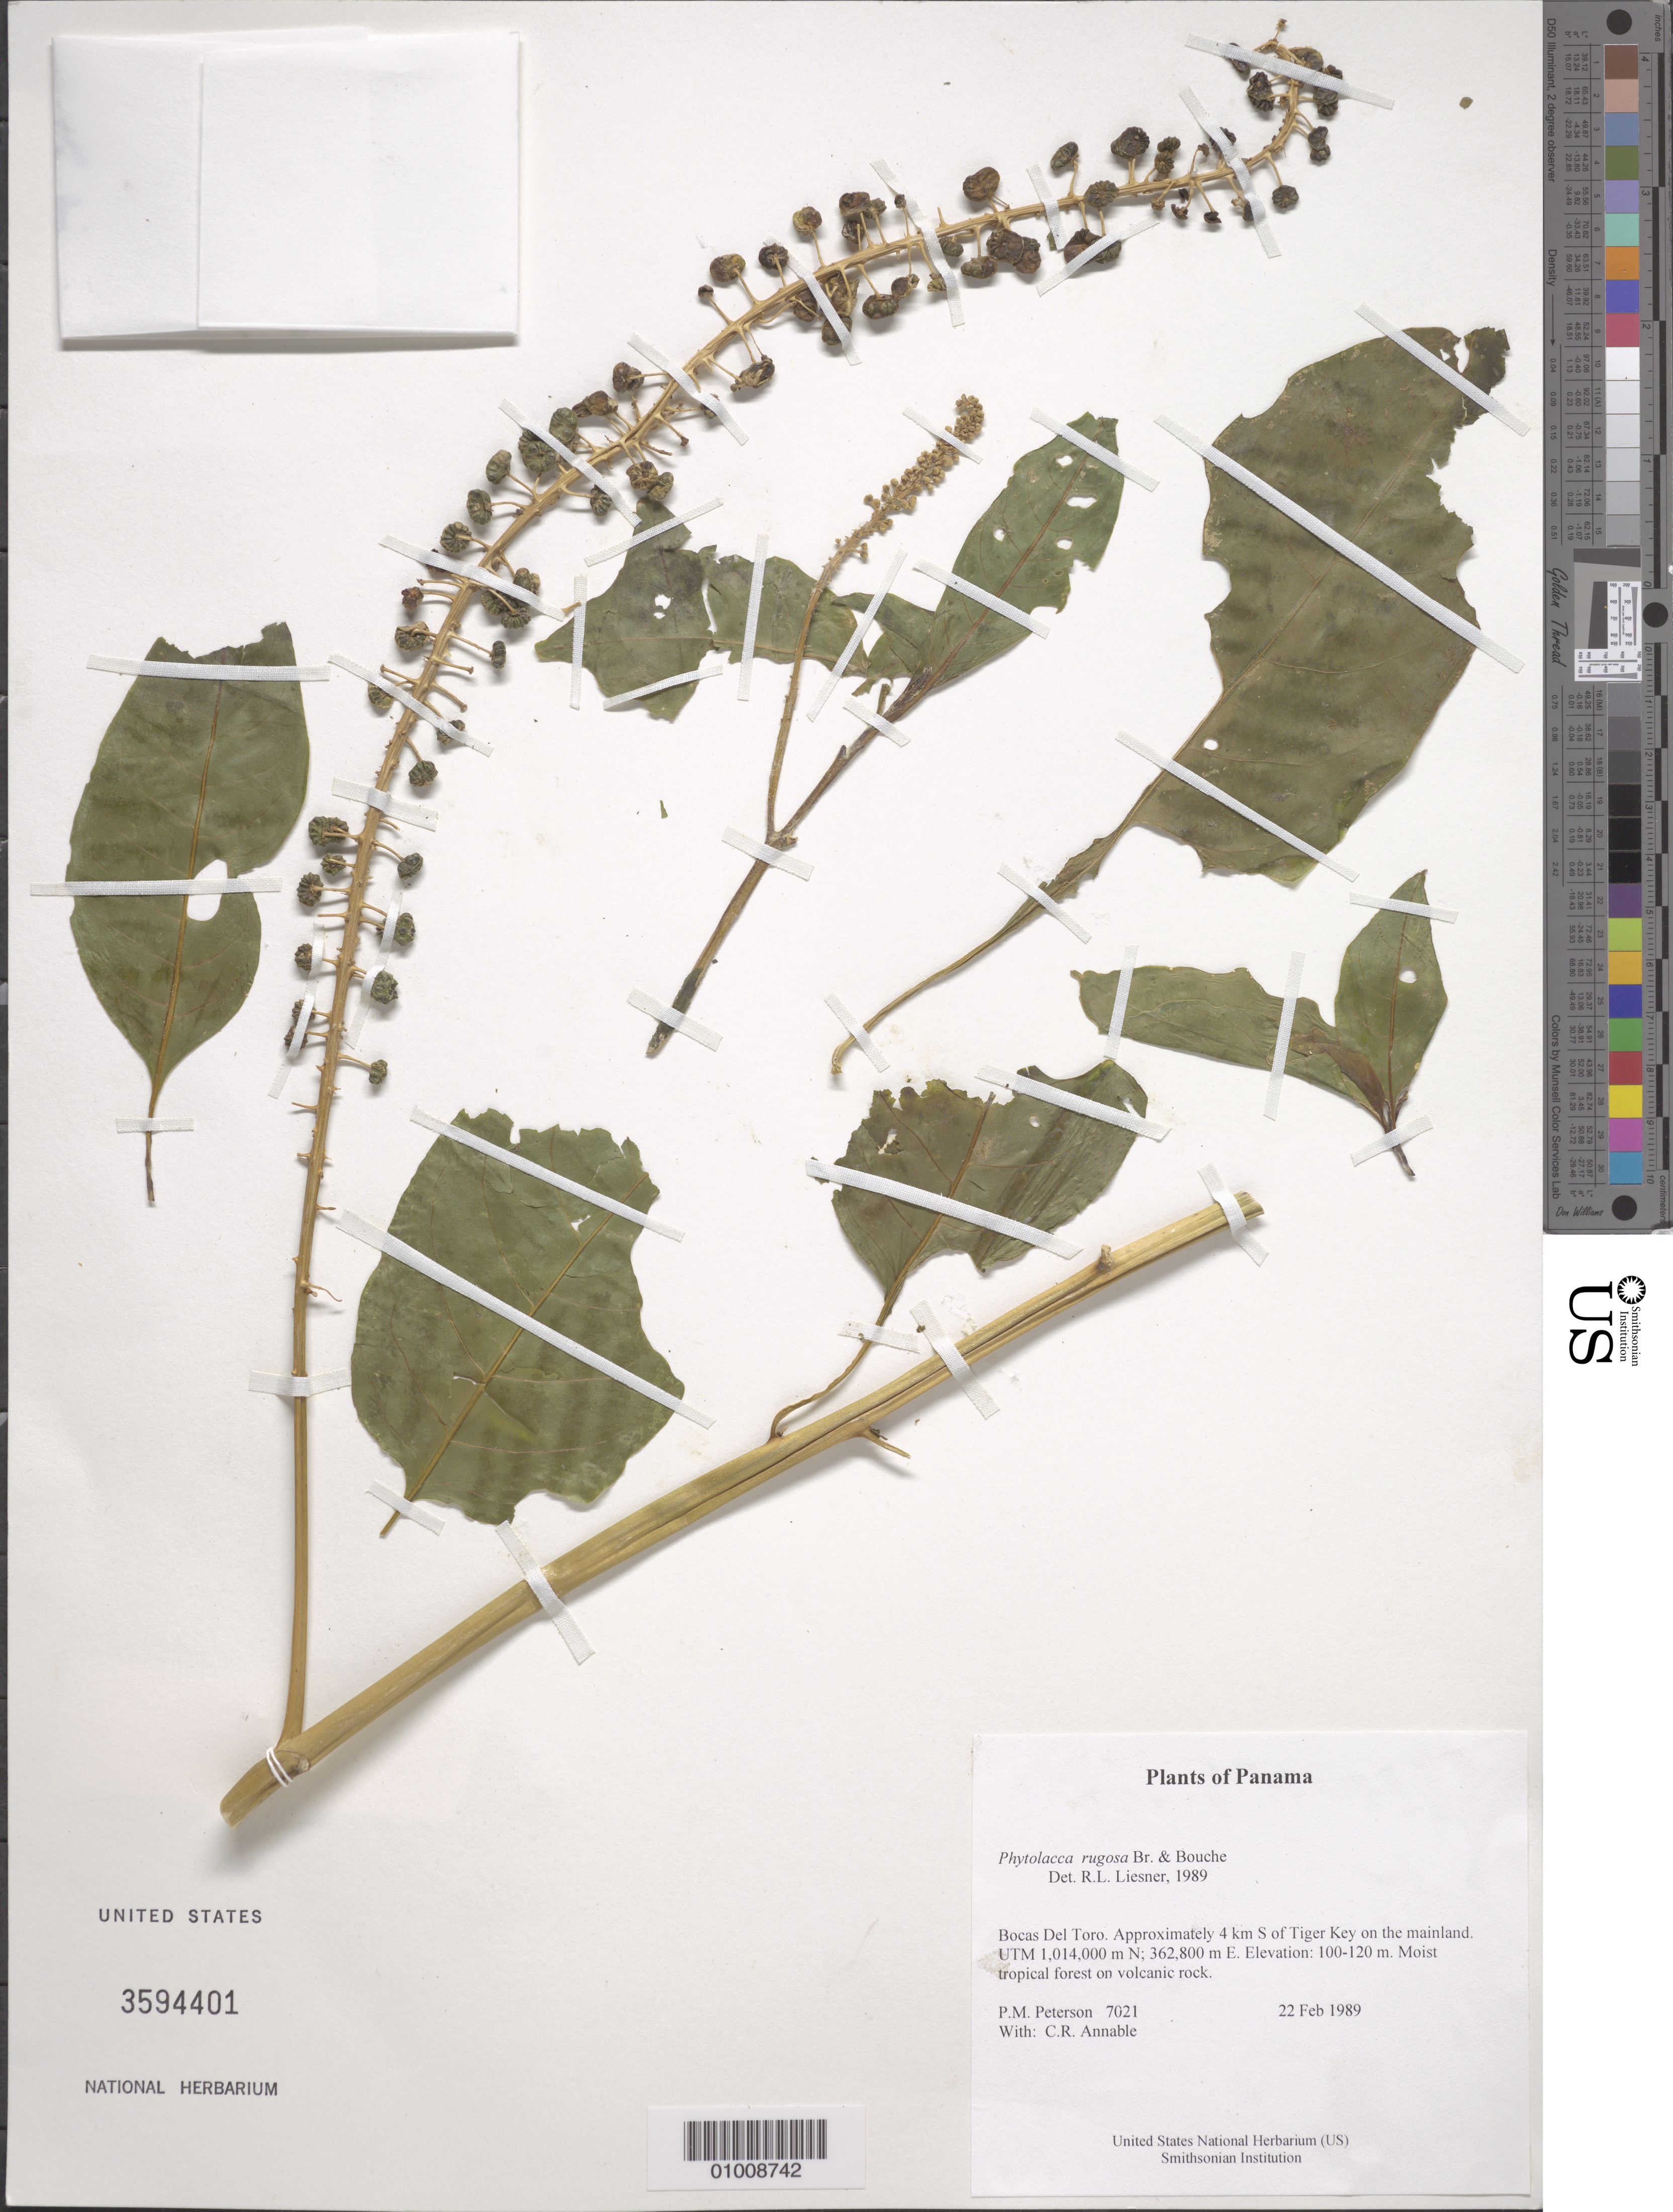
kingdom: Plantae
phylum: Tracheophyta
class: Magnoliopsida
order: Caryophyllales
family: Phytolaccaceae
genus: Phytolacca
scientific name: Phytolacca rugosa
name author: A. Braun & C.D. Bouché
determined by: Liesner, R. L.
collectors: P. M. Peterson & C. R. Annable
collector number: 07021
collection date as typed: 22 Feb 1989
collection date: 1989-02-22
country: Panama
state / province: Bocas del Toro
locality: Approximately 4 km S of Tiger Key on the mainland. UTM 1,014,000 m N; 362,800 m E.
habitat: Moist tropical forest on volcanic rock.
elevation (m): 100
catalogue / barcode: US 3594401